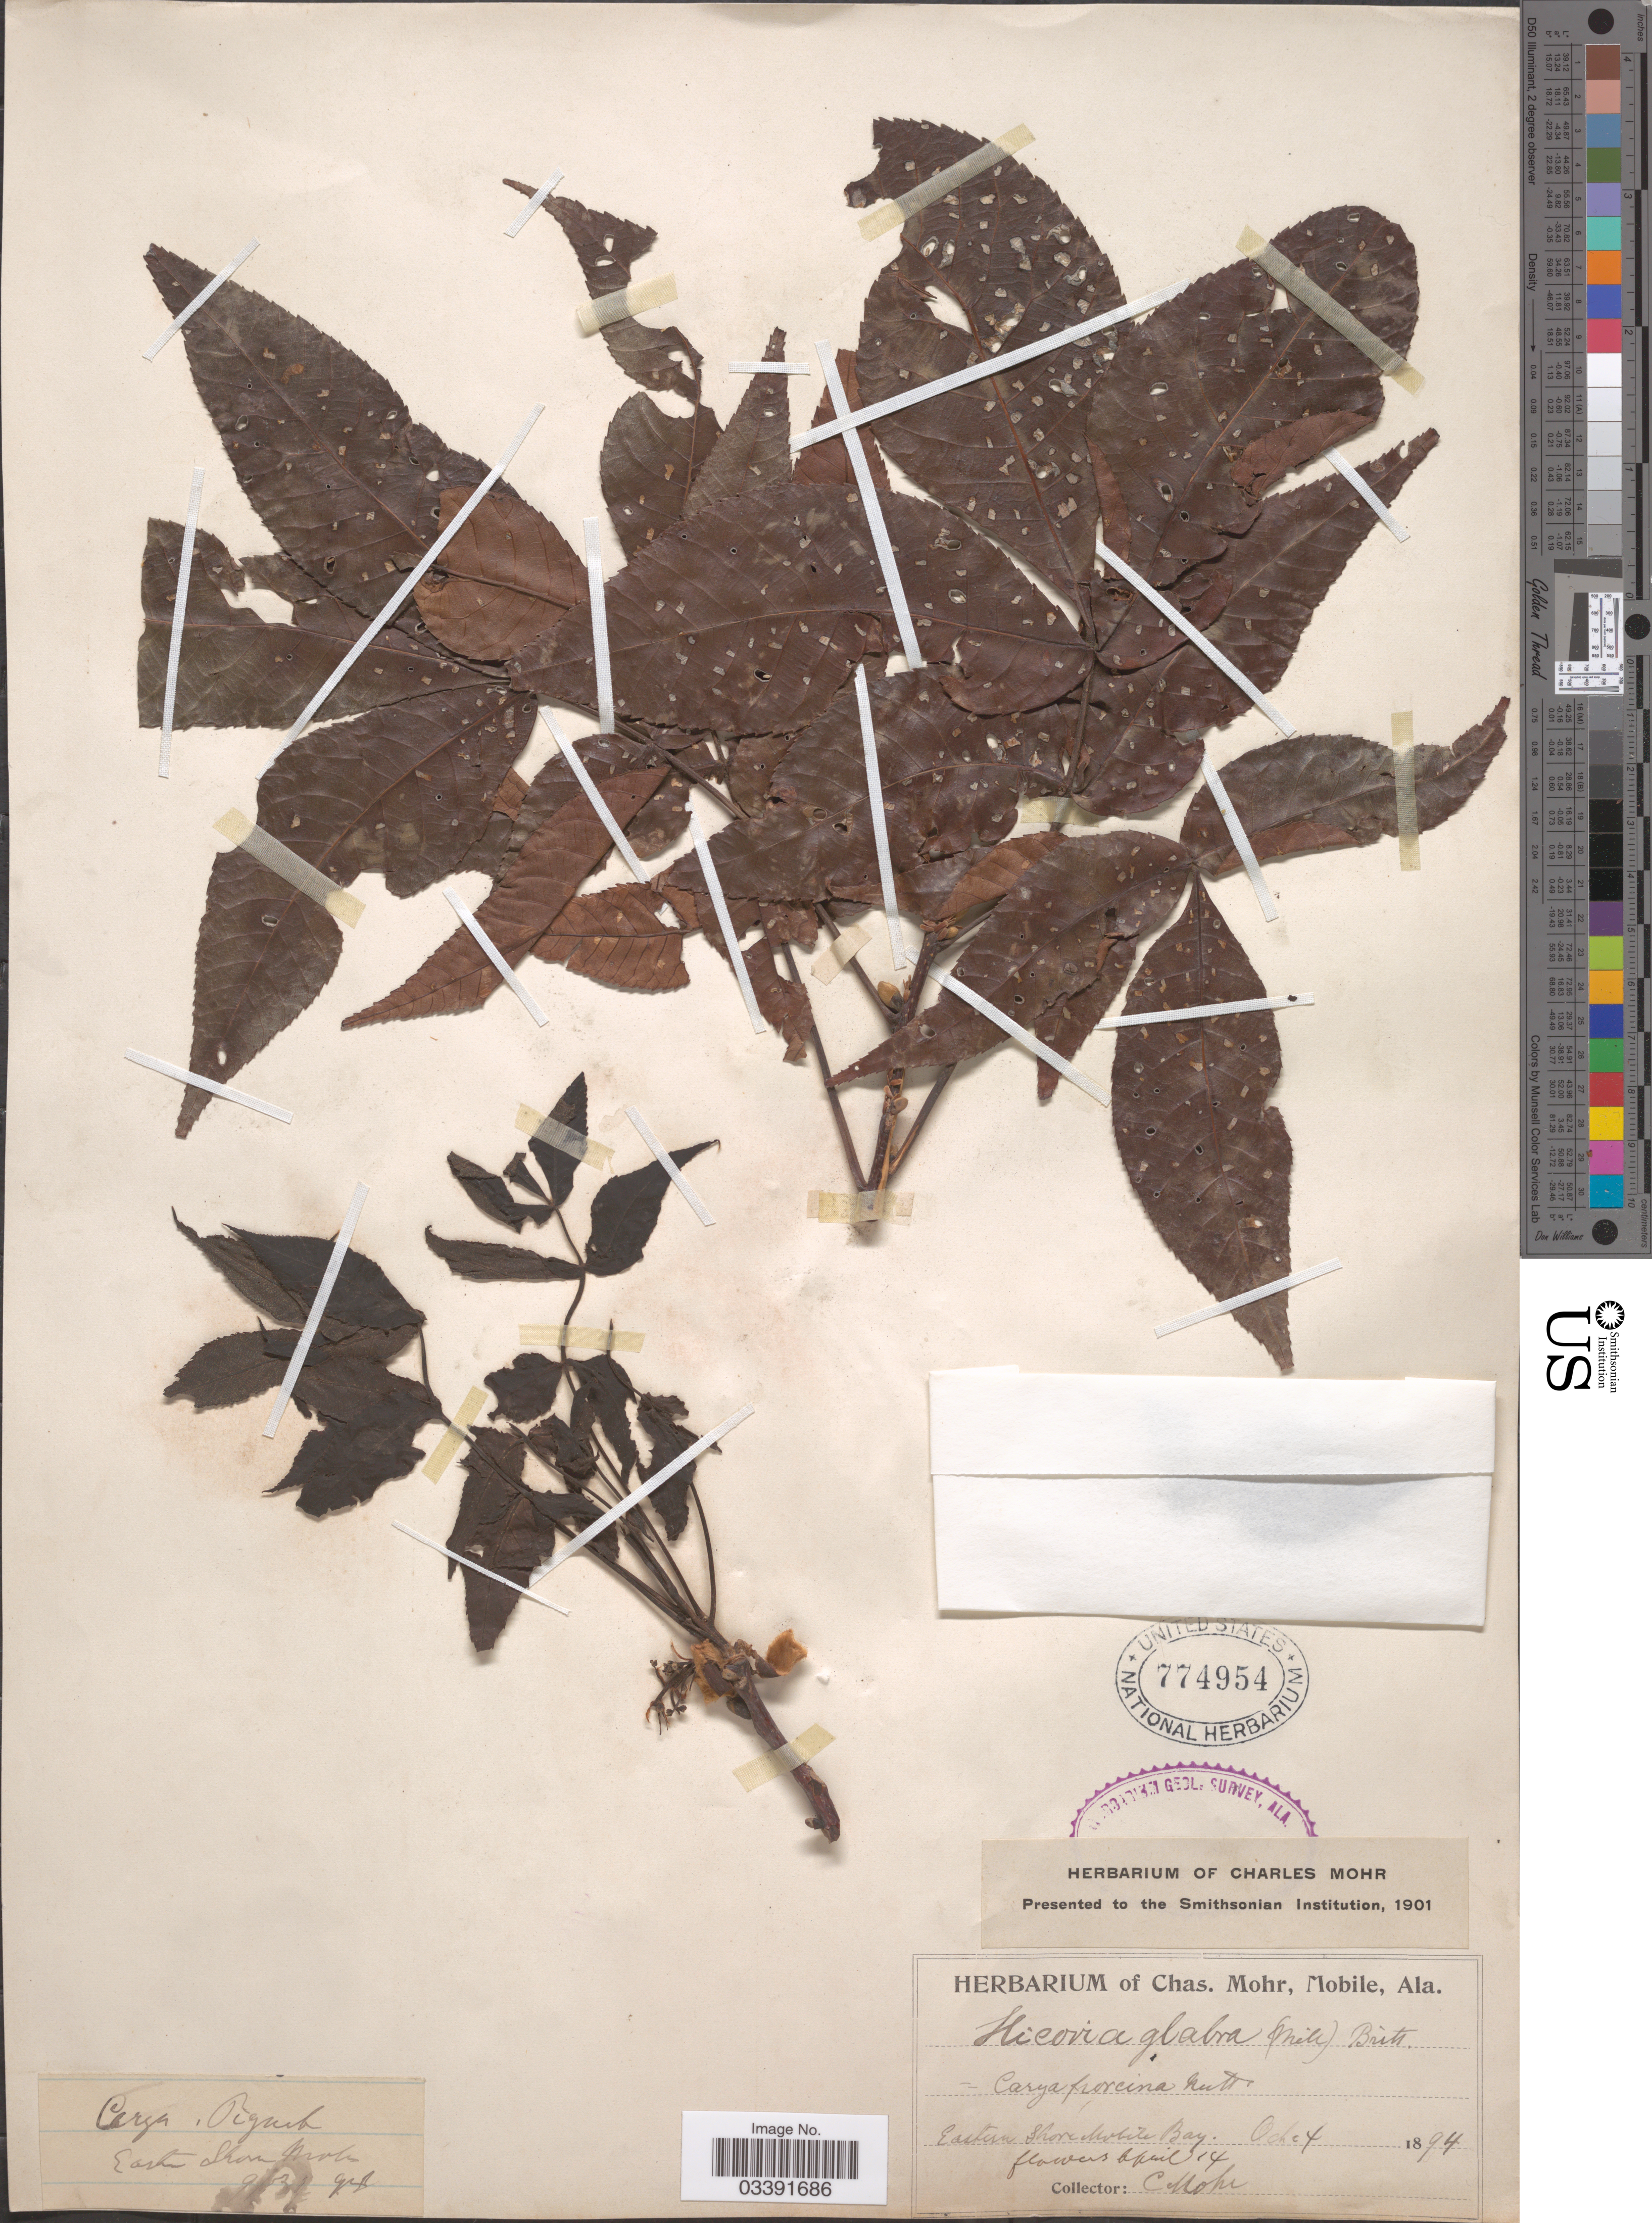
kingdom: Plantae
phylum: Tracheophyta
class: Magnoliopsida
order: Fagales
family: Juglandaceae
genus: Carya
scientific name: Carya glabra var. glabra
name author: (Mill.) Sweet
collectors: Mohr, C. T. (herbarium)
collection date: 1894-10-04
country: United States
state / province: Alabama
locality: Eastern Shore Moible Bay.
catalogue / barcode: US 774954